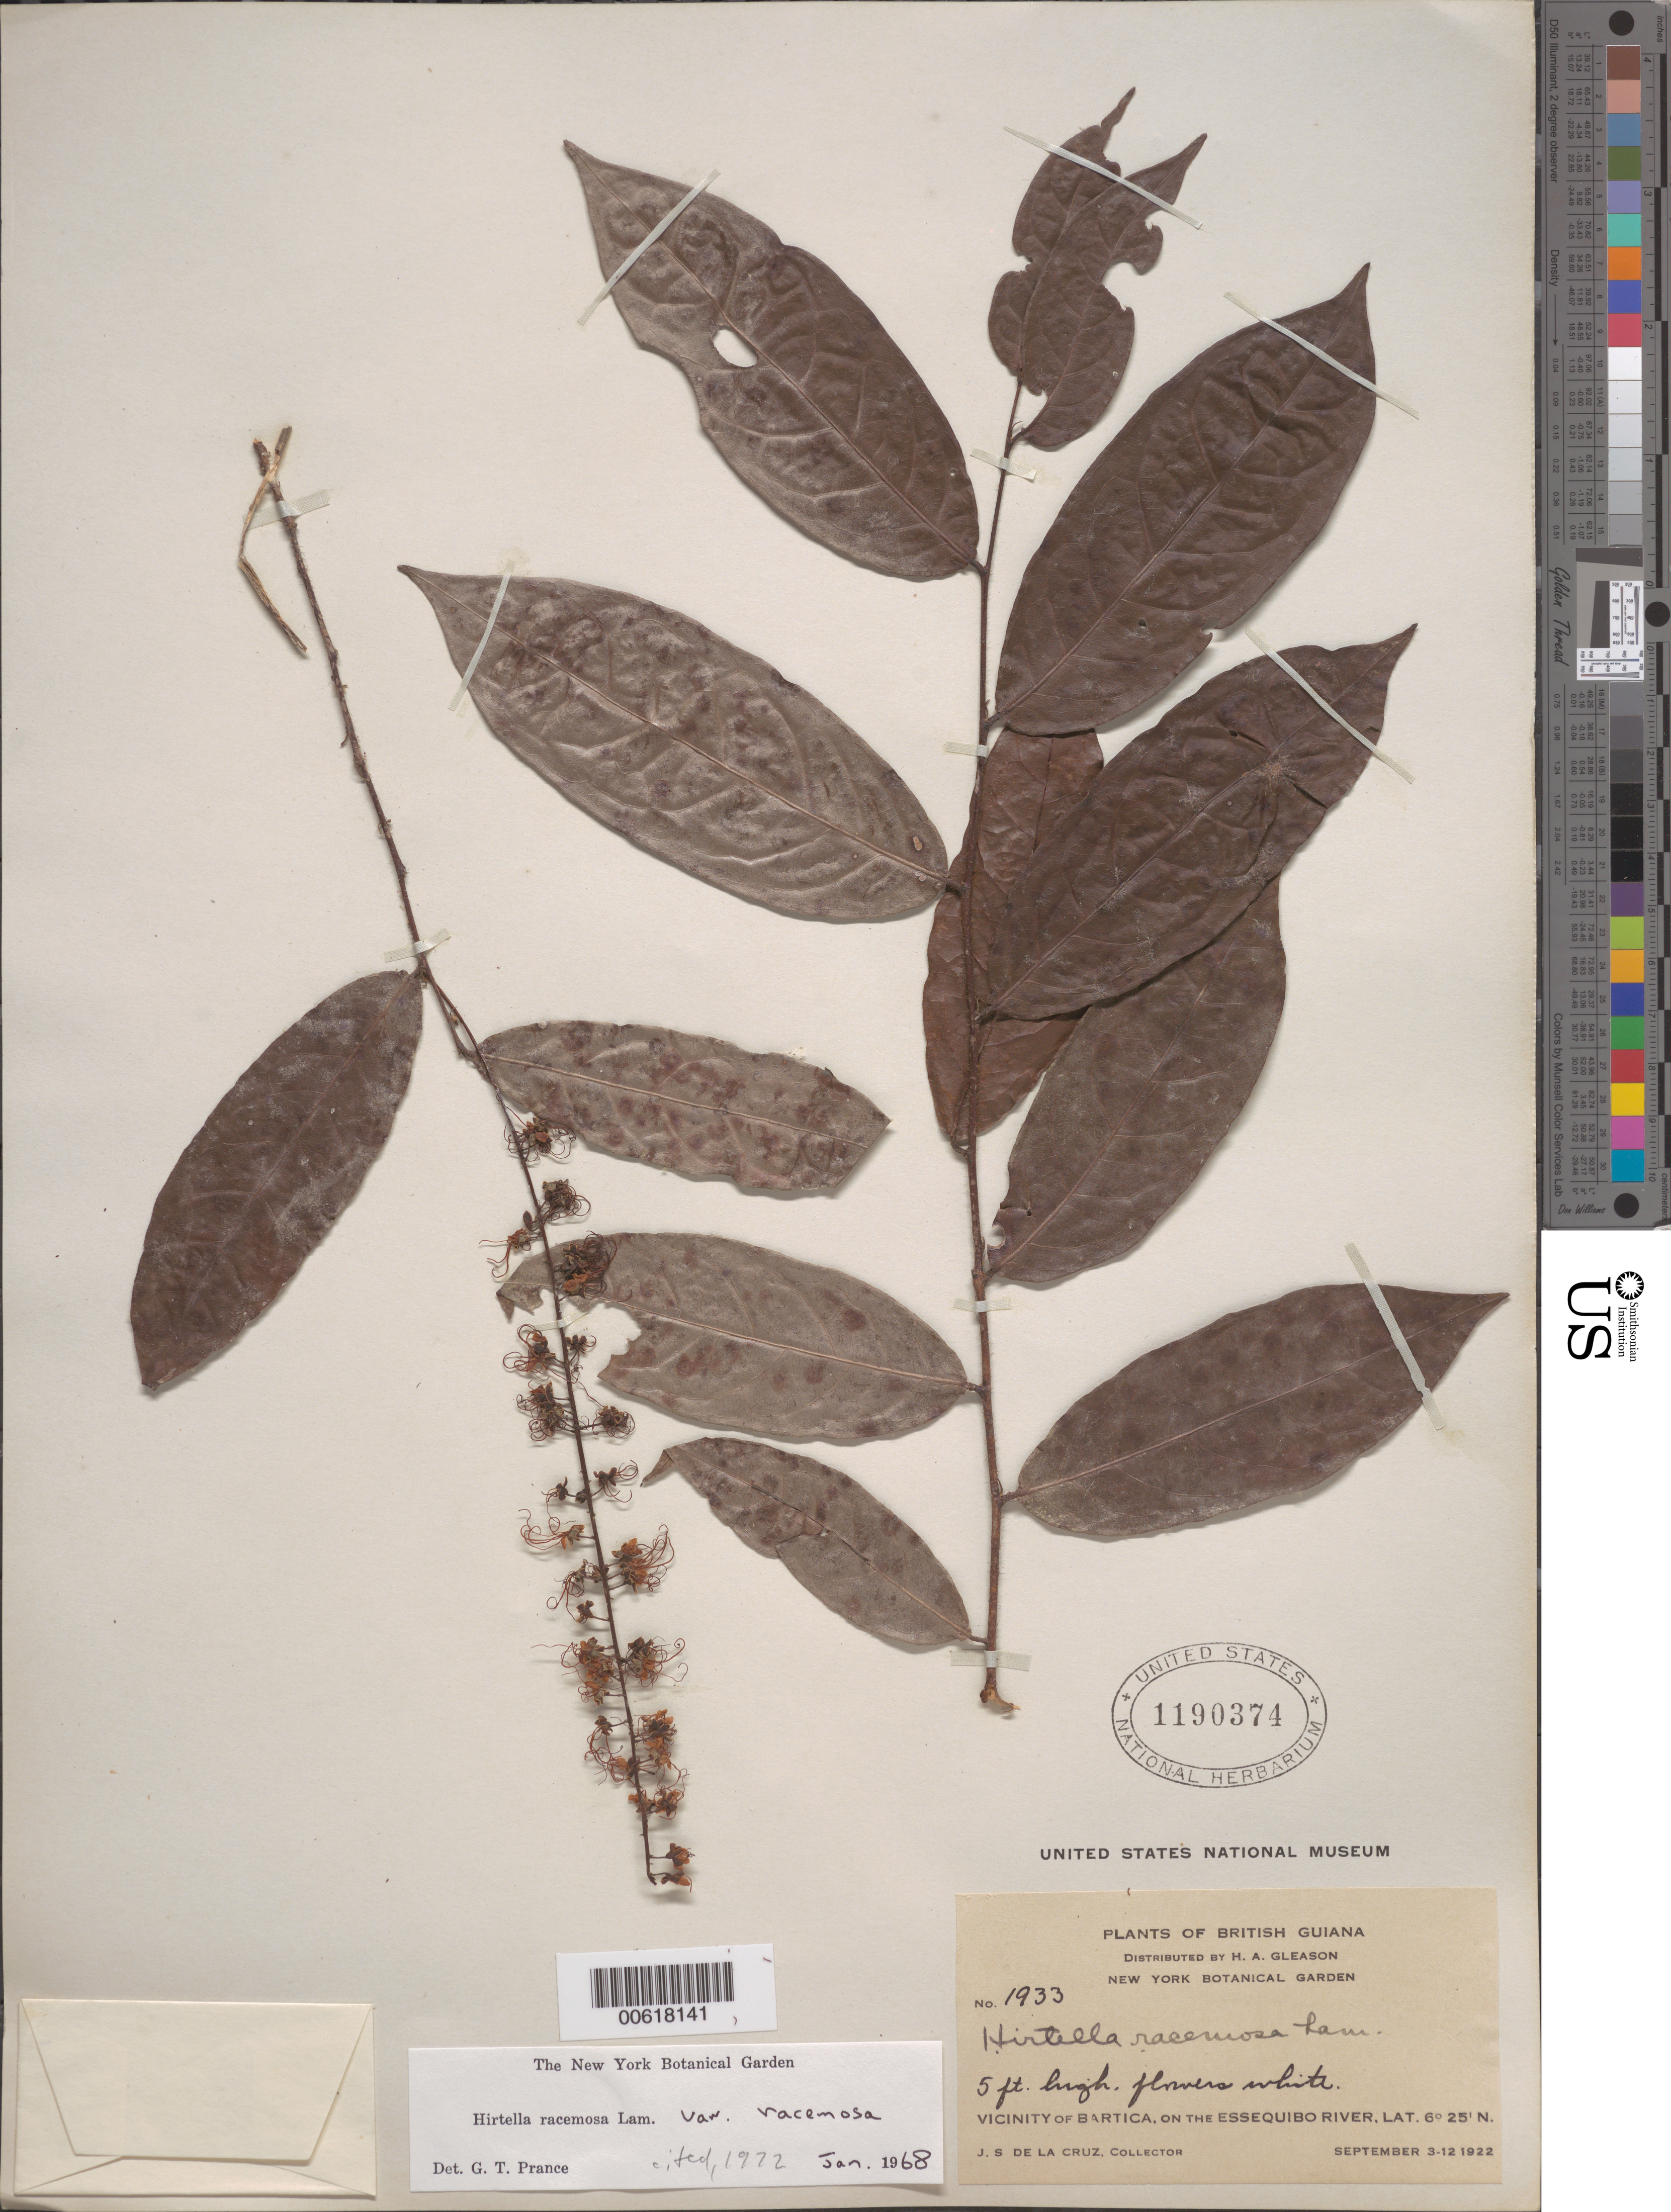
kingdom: Plantae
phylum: Tracheophyta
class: Magnoliopsida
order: Malpighiales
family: Chrysobalanaceae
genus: Hirtella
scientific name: Hirtella racemosa var. racemosa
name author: Lam.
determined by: Prance, G. T.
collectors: J. S. de la Cruz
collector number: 1933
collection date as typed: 3-Sep-22 to 12-Sep-22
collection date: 1922-09-03/1922-09-12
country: Guyana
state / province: Cuyuni-Mazaruni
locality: Bartica, vic., on the Essequibo River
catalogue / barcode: US 1190374